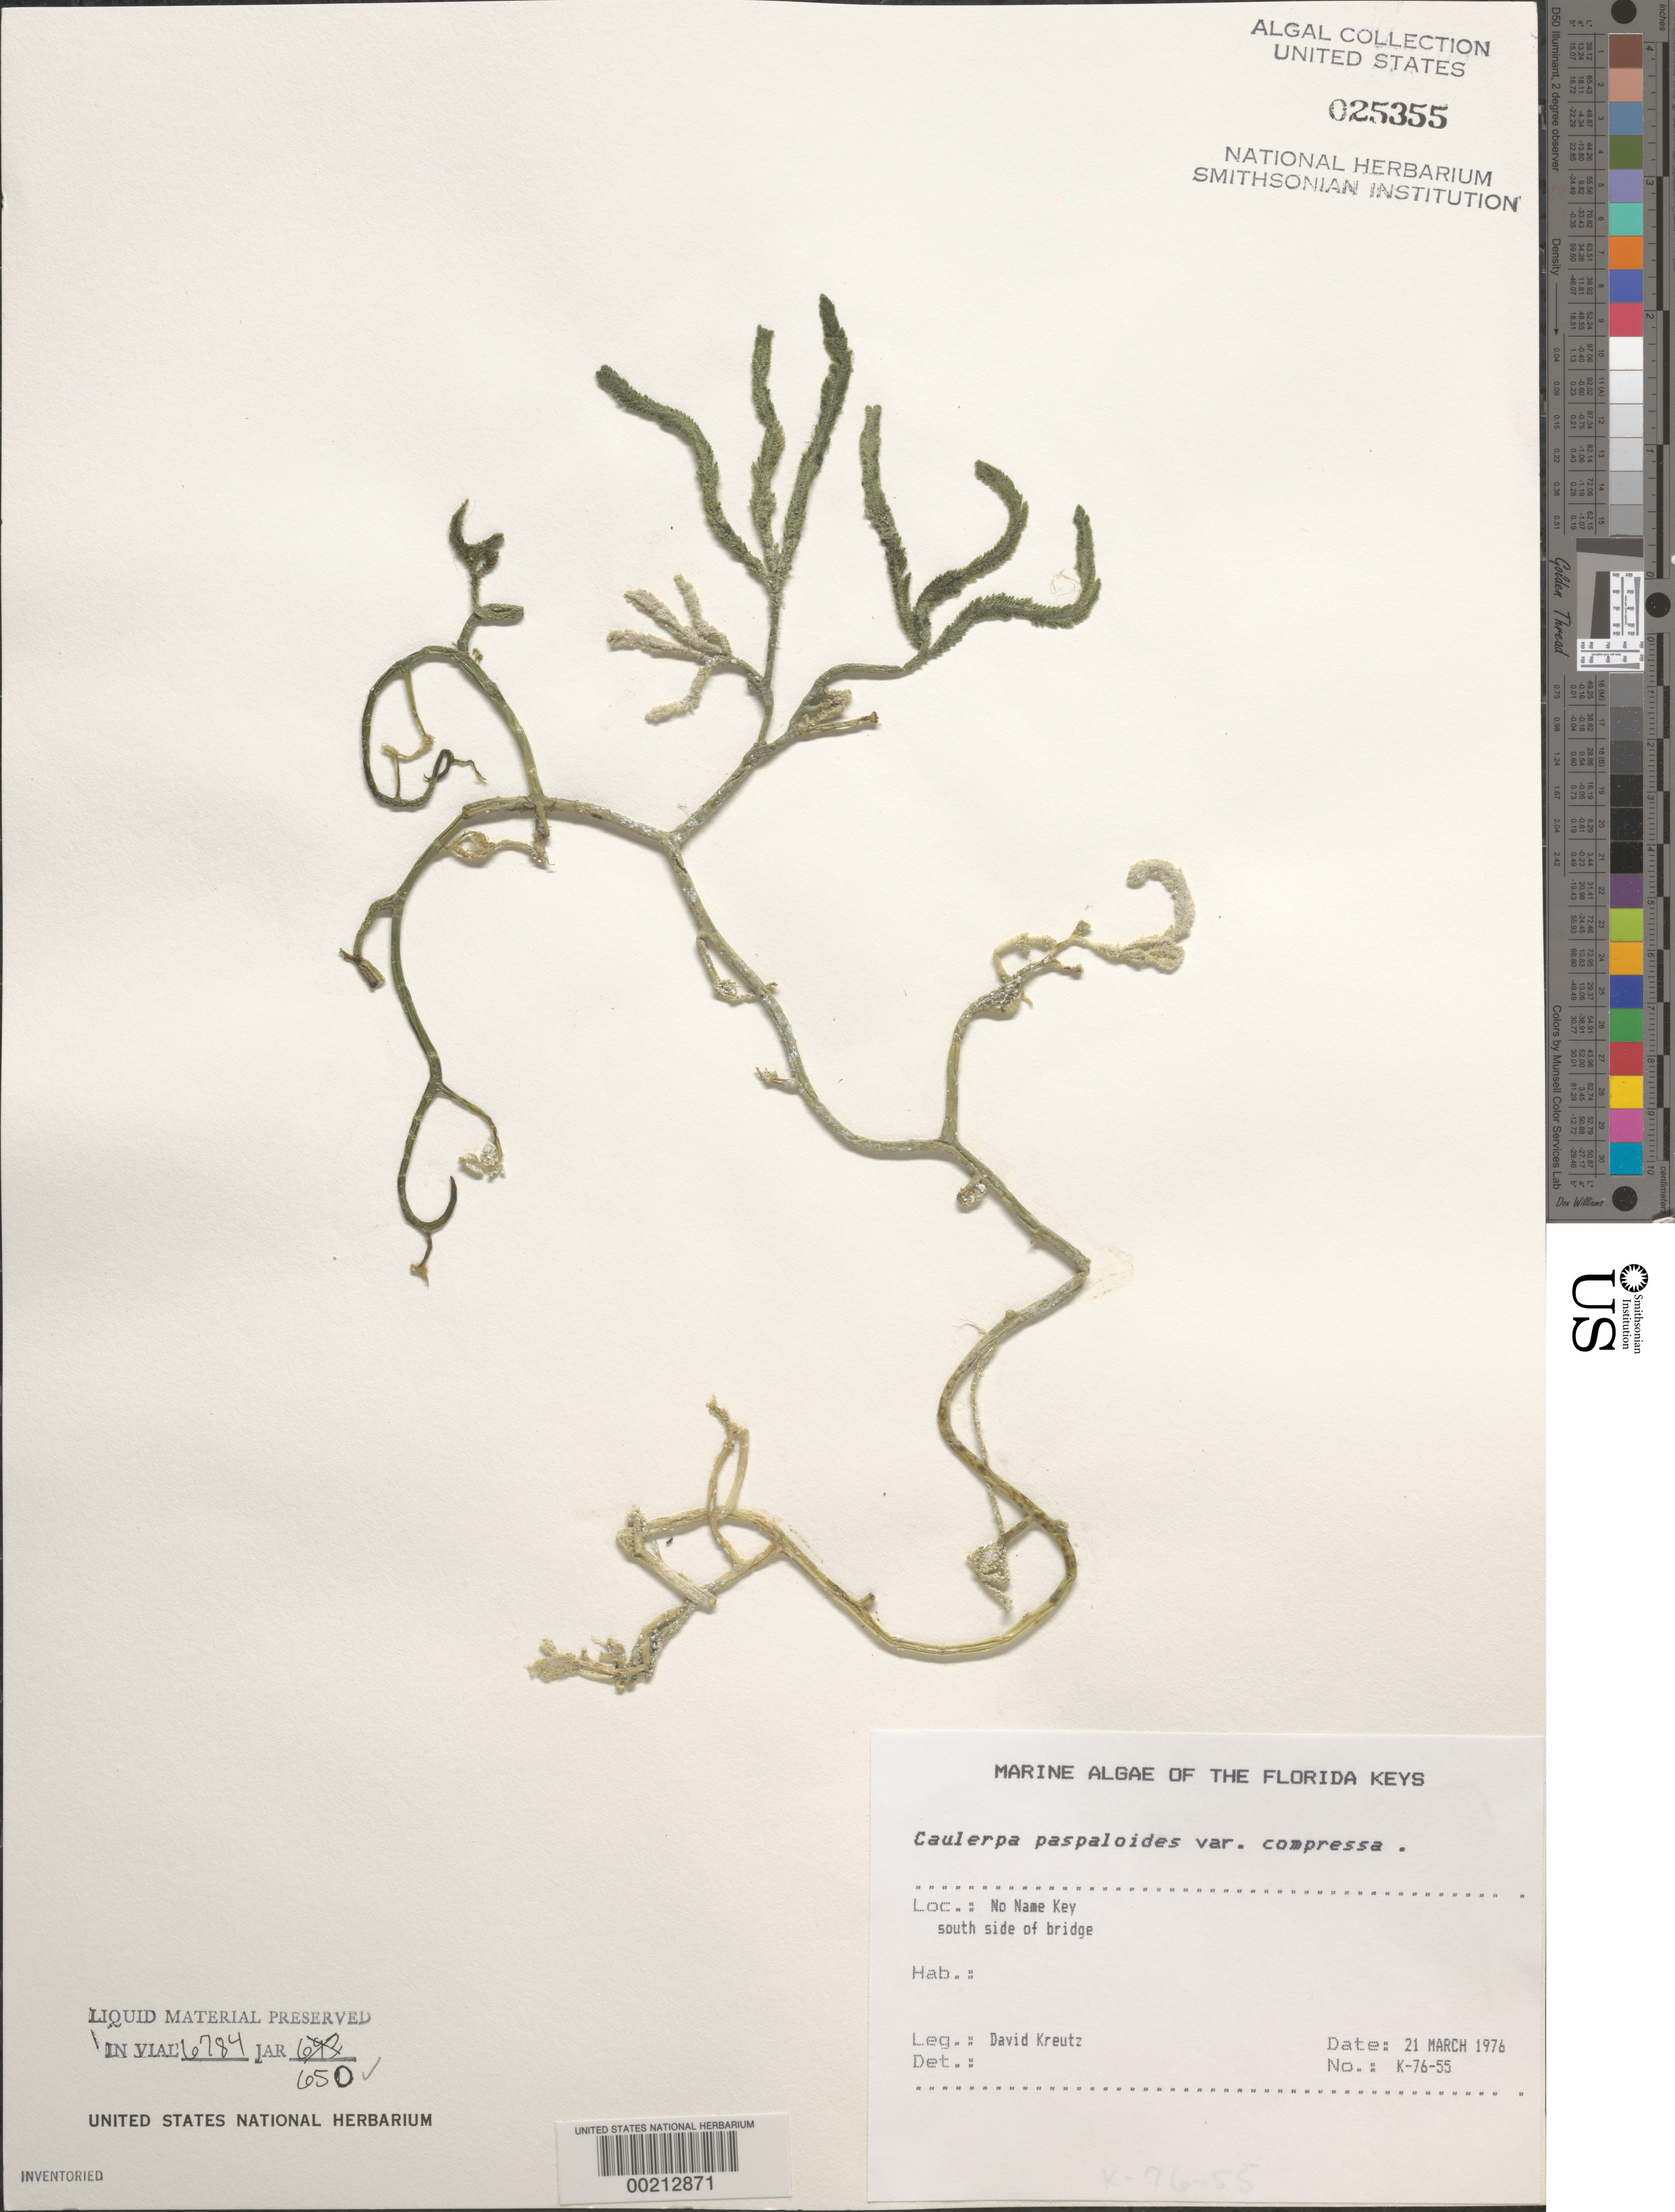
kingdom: Plantae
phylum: Chlorophyta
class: Ulvophyceae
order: Bryopsidales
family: Caulerpaceae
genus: Caulerpa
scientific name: Caulerpa paspaloides var. compressa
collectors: D. Kreutz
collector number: K-76-55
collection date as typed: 21 Mar 1976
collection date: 1976-03-21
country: United States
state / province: Florida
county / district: Monroe County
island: No Name Key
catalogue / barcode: US 25355